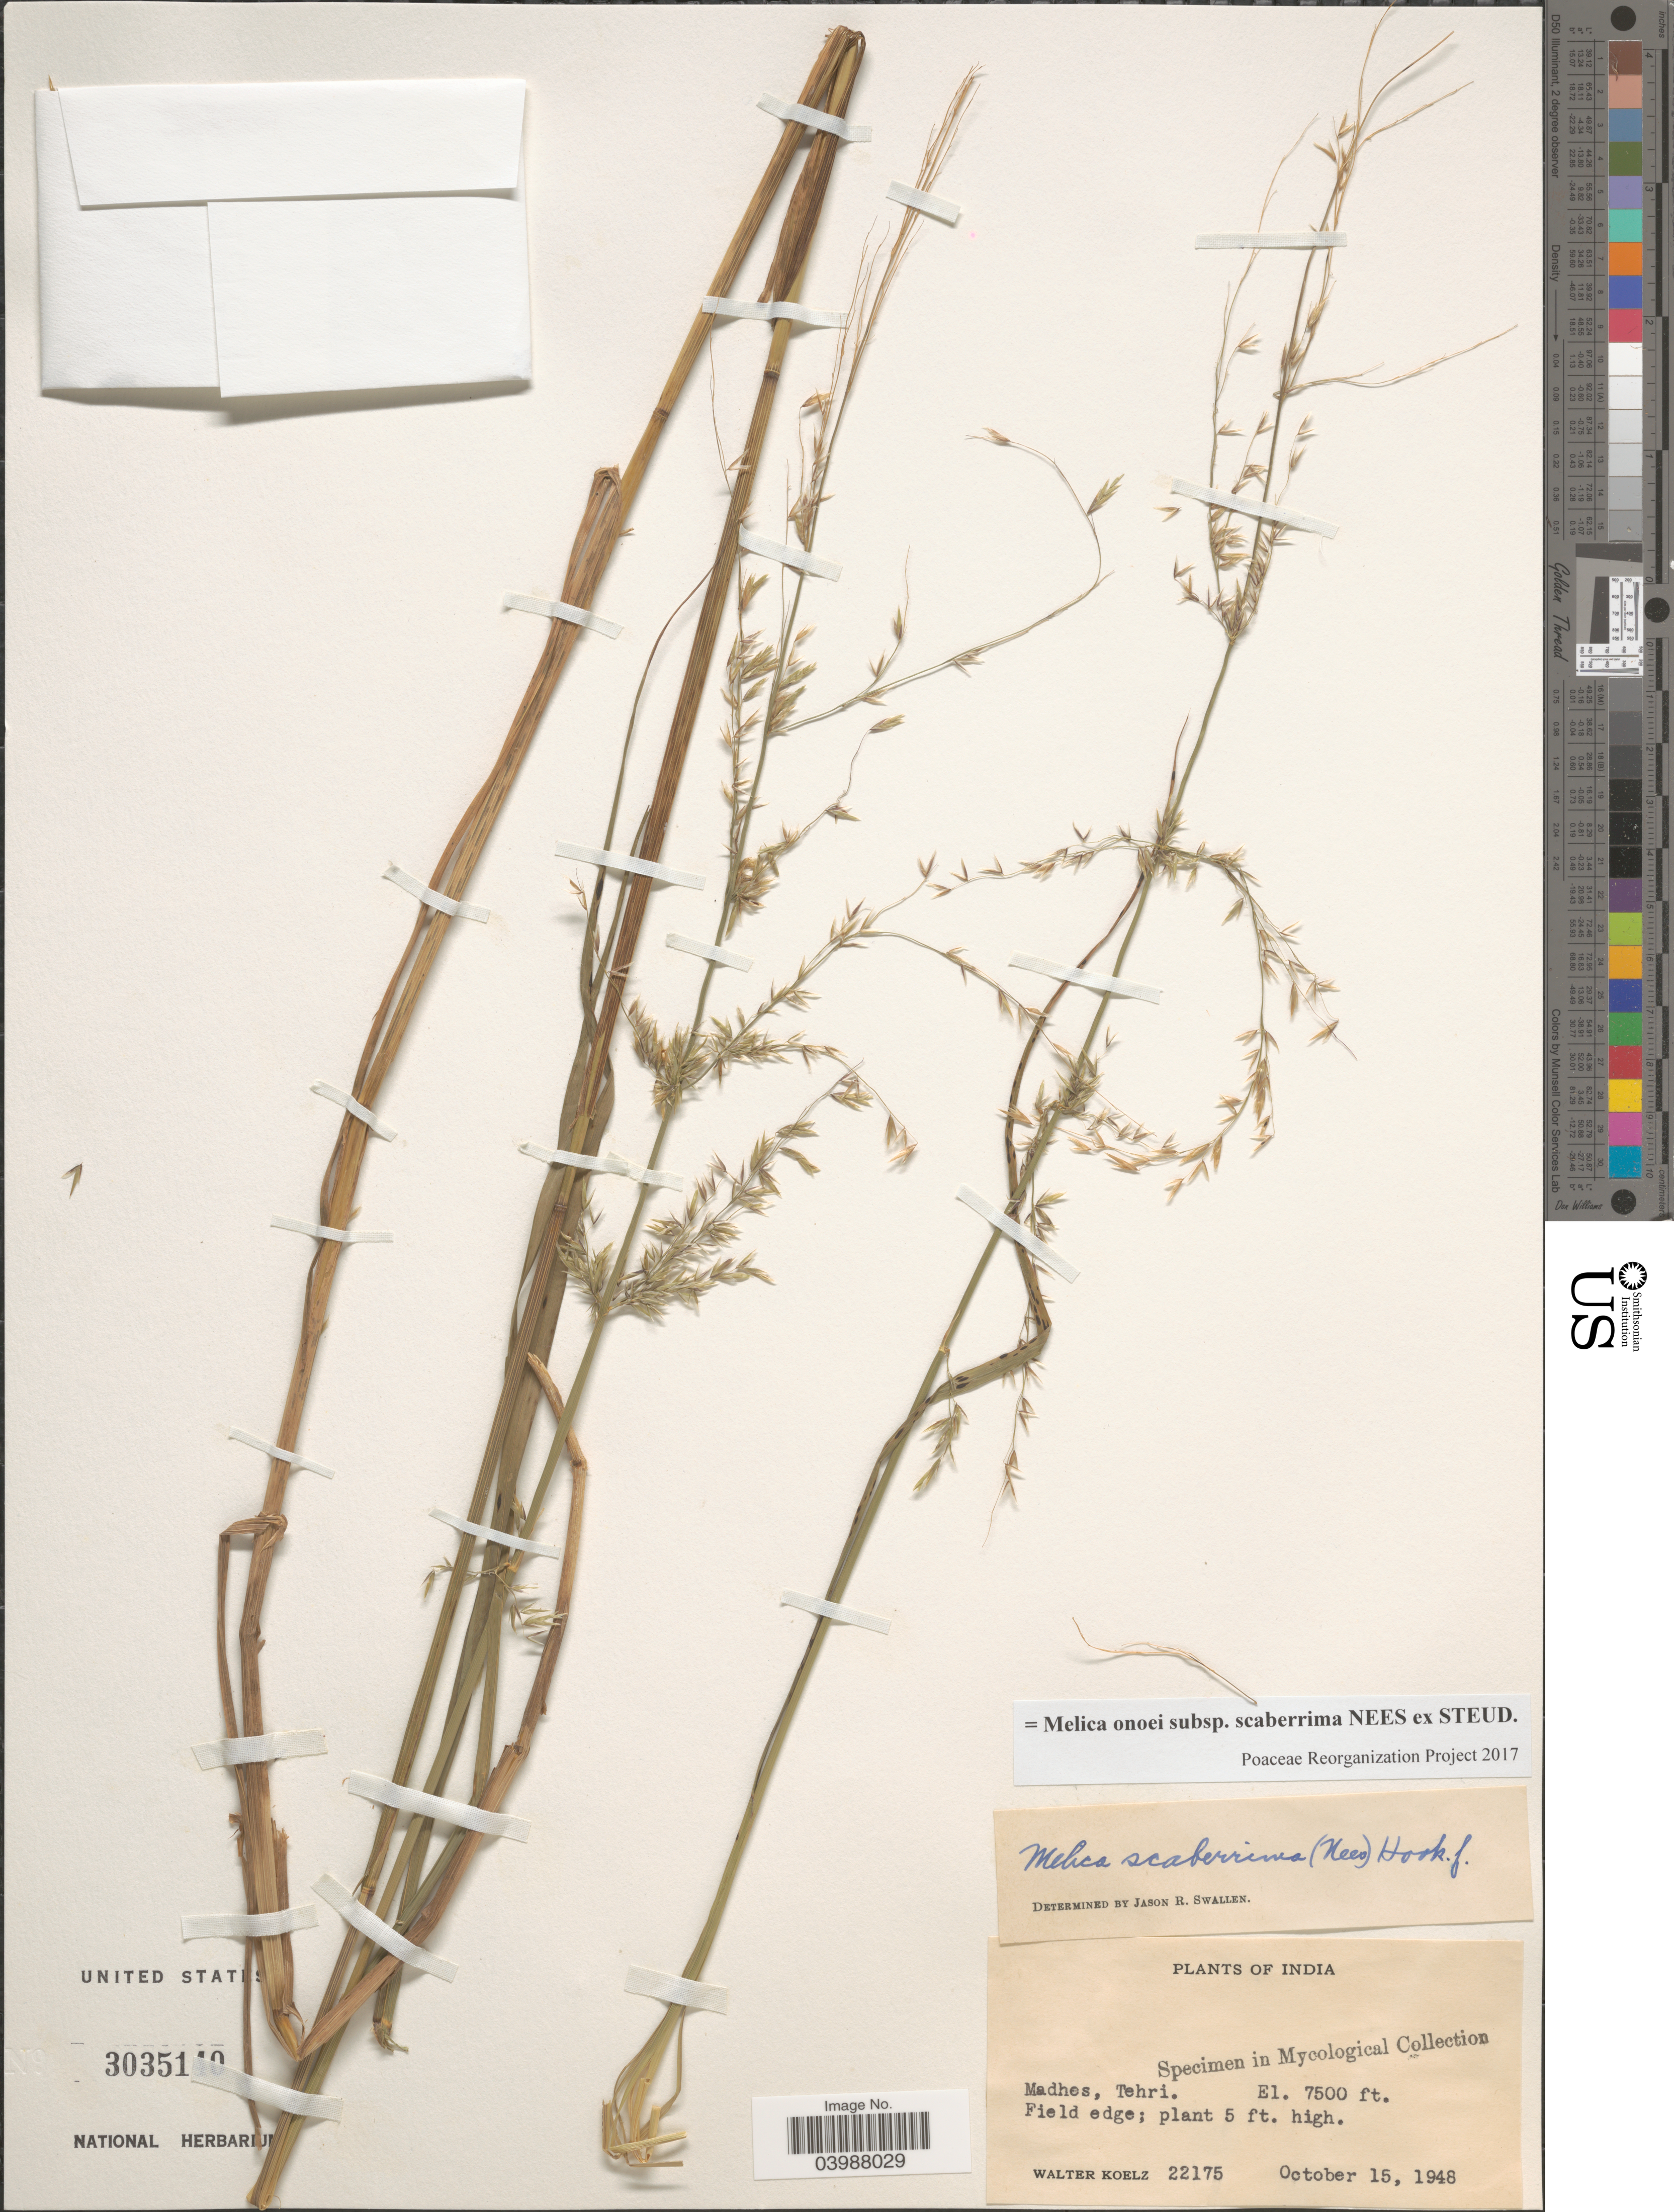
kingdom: Plantae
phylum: Tracheophyta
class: Liliopsida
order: Poales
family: Poaceae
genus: Melica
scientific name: Melica onoei subsp. scaberrima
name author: Nees & Steud.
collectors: W. N. Koelz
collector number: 22175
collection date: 1948-10-15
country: India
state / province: Uttarakhand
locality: Madhes, Tehri.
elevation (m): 2286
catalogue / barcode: US 3035140